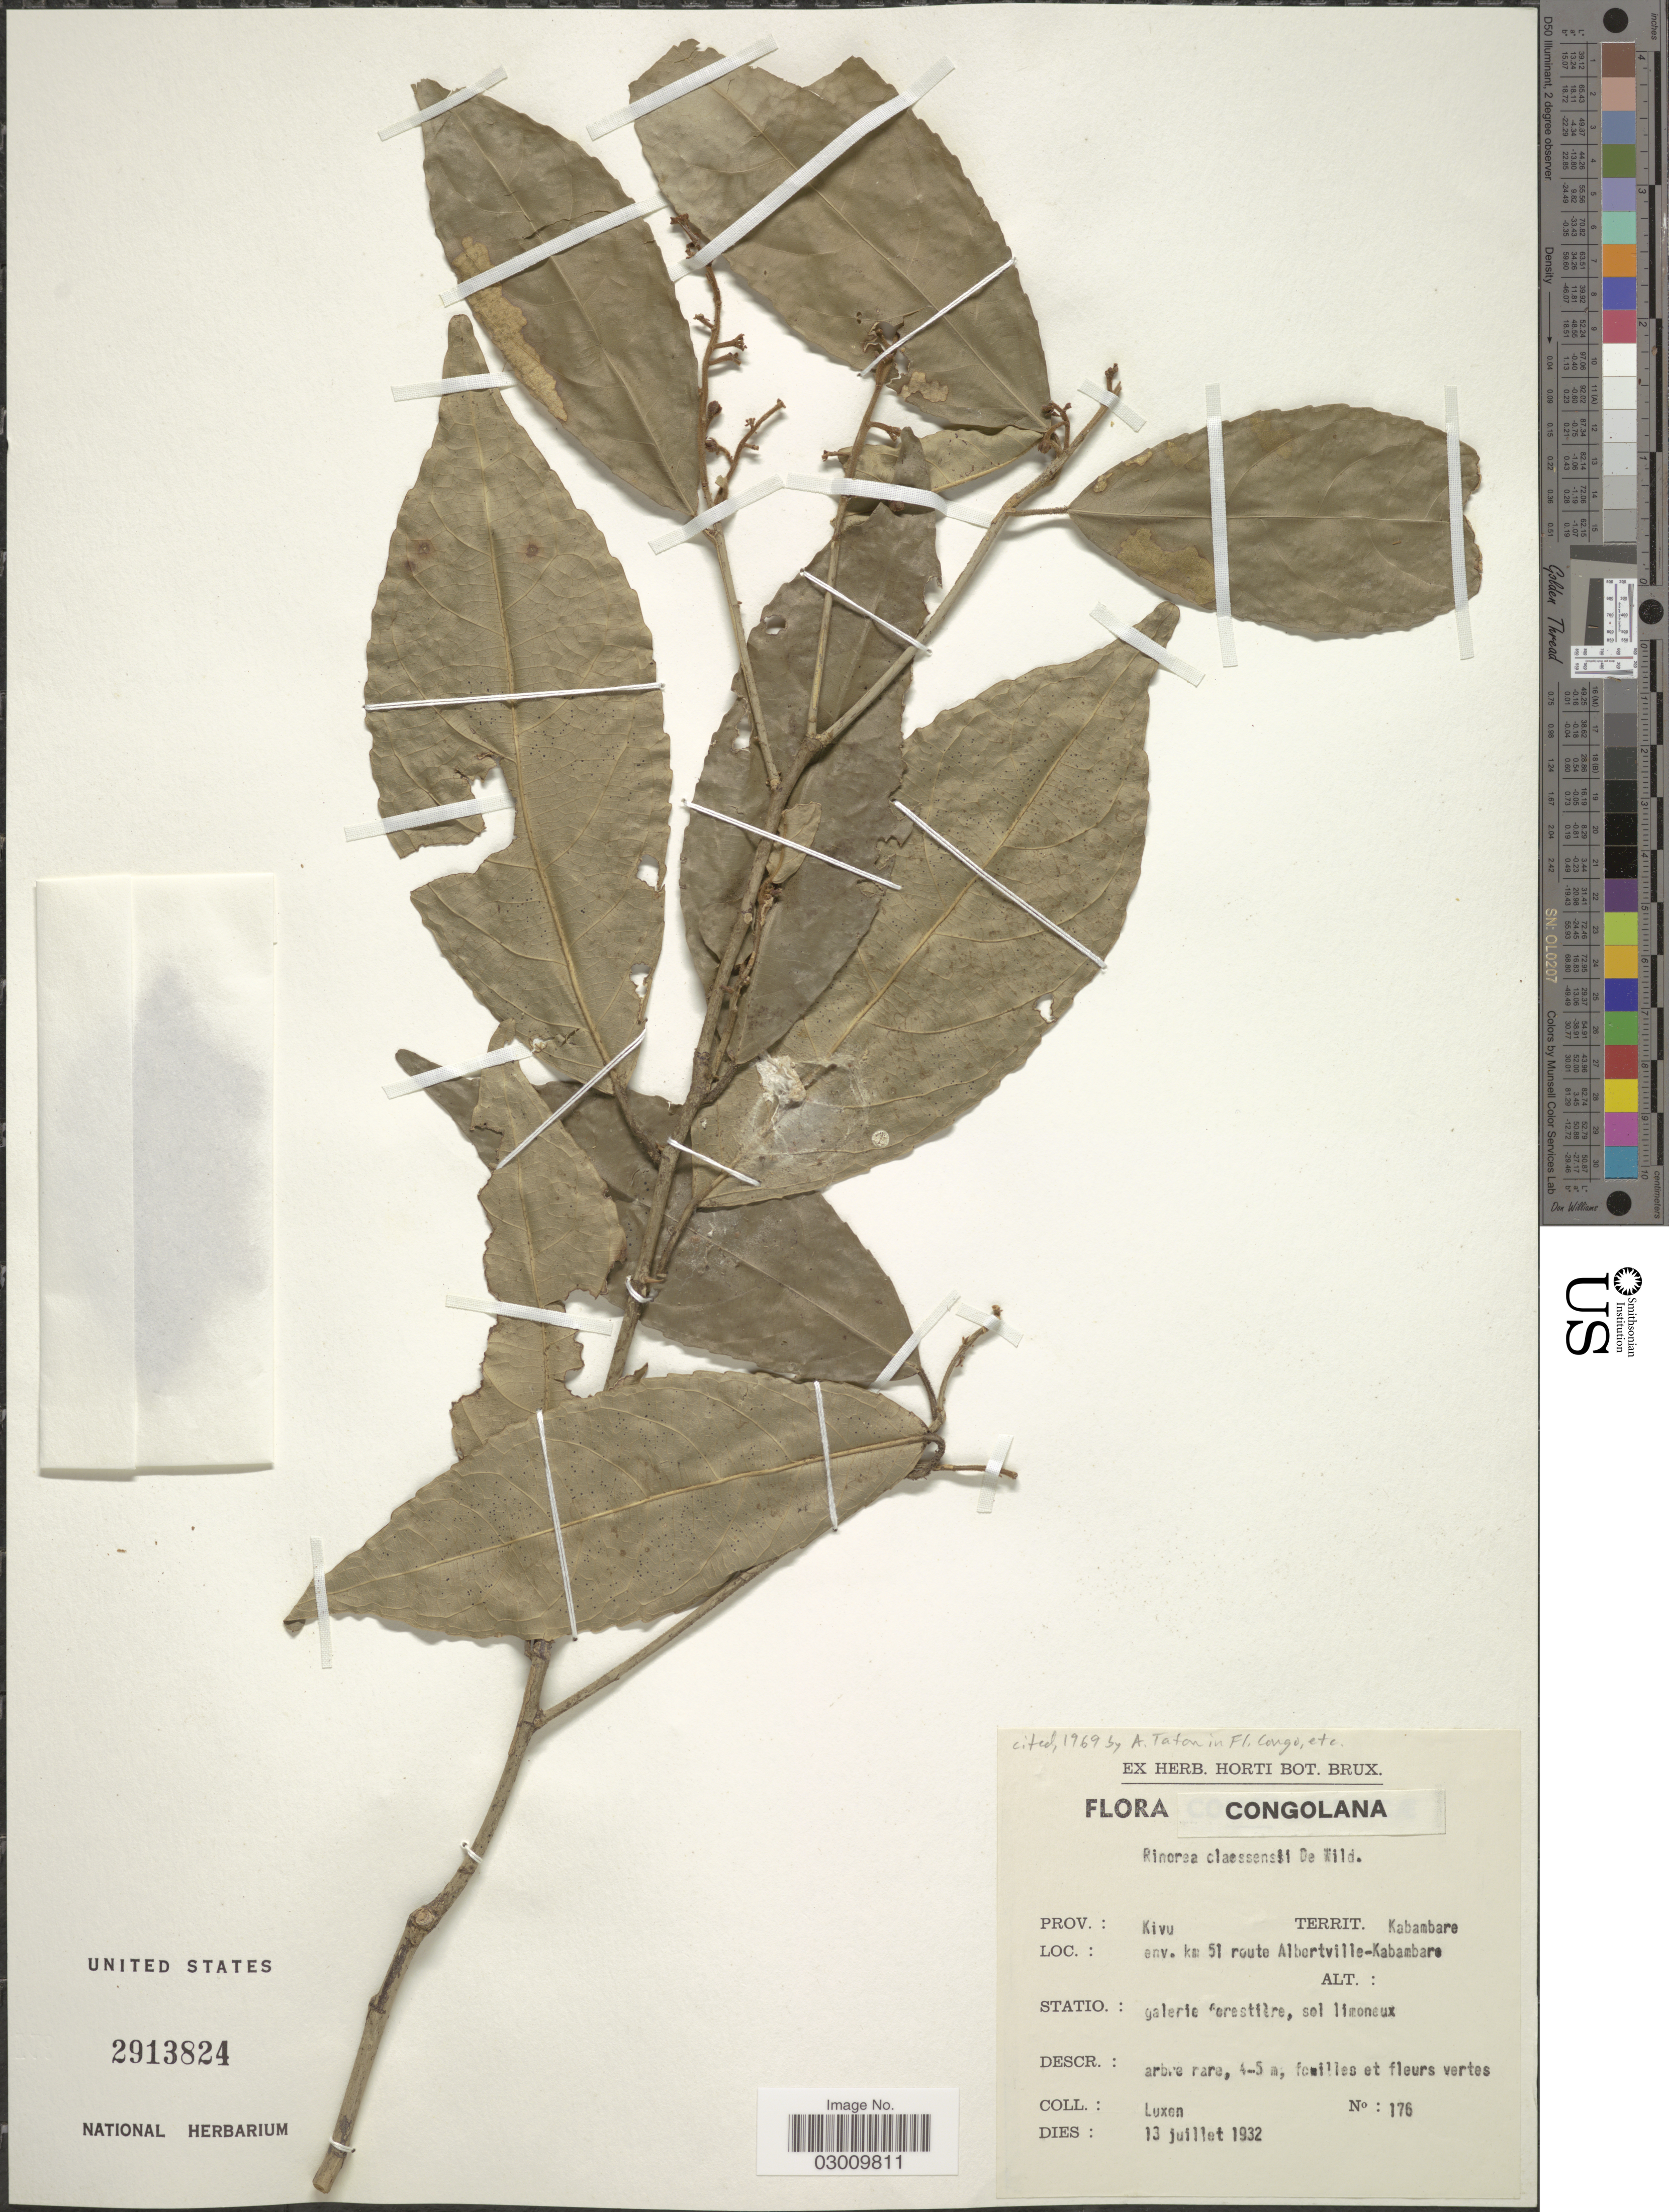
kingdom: Plantae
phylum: Tracheophyta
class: Magnoliopsida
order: Malpighiales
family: Violaceae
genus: Rinorea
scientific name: Rinorea claessensii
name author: De Wild.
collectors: Luxen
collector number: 176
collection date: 1932-07-13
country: Congo, Democratic Republic of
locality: Congolana. Prov.: Kivu. Territ. Kabambare. env. km 51 route Albertville-Kabambare.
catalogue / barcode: US 2913824